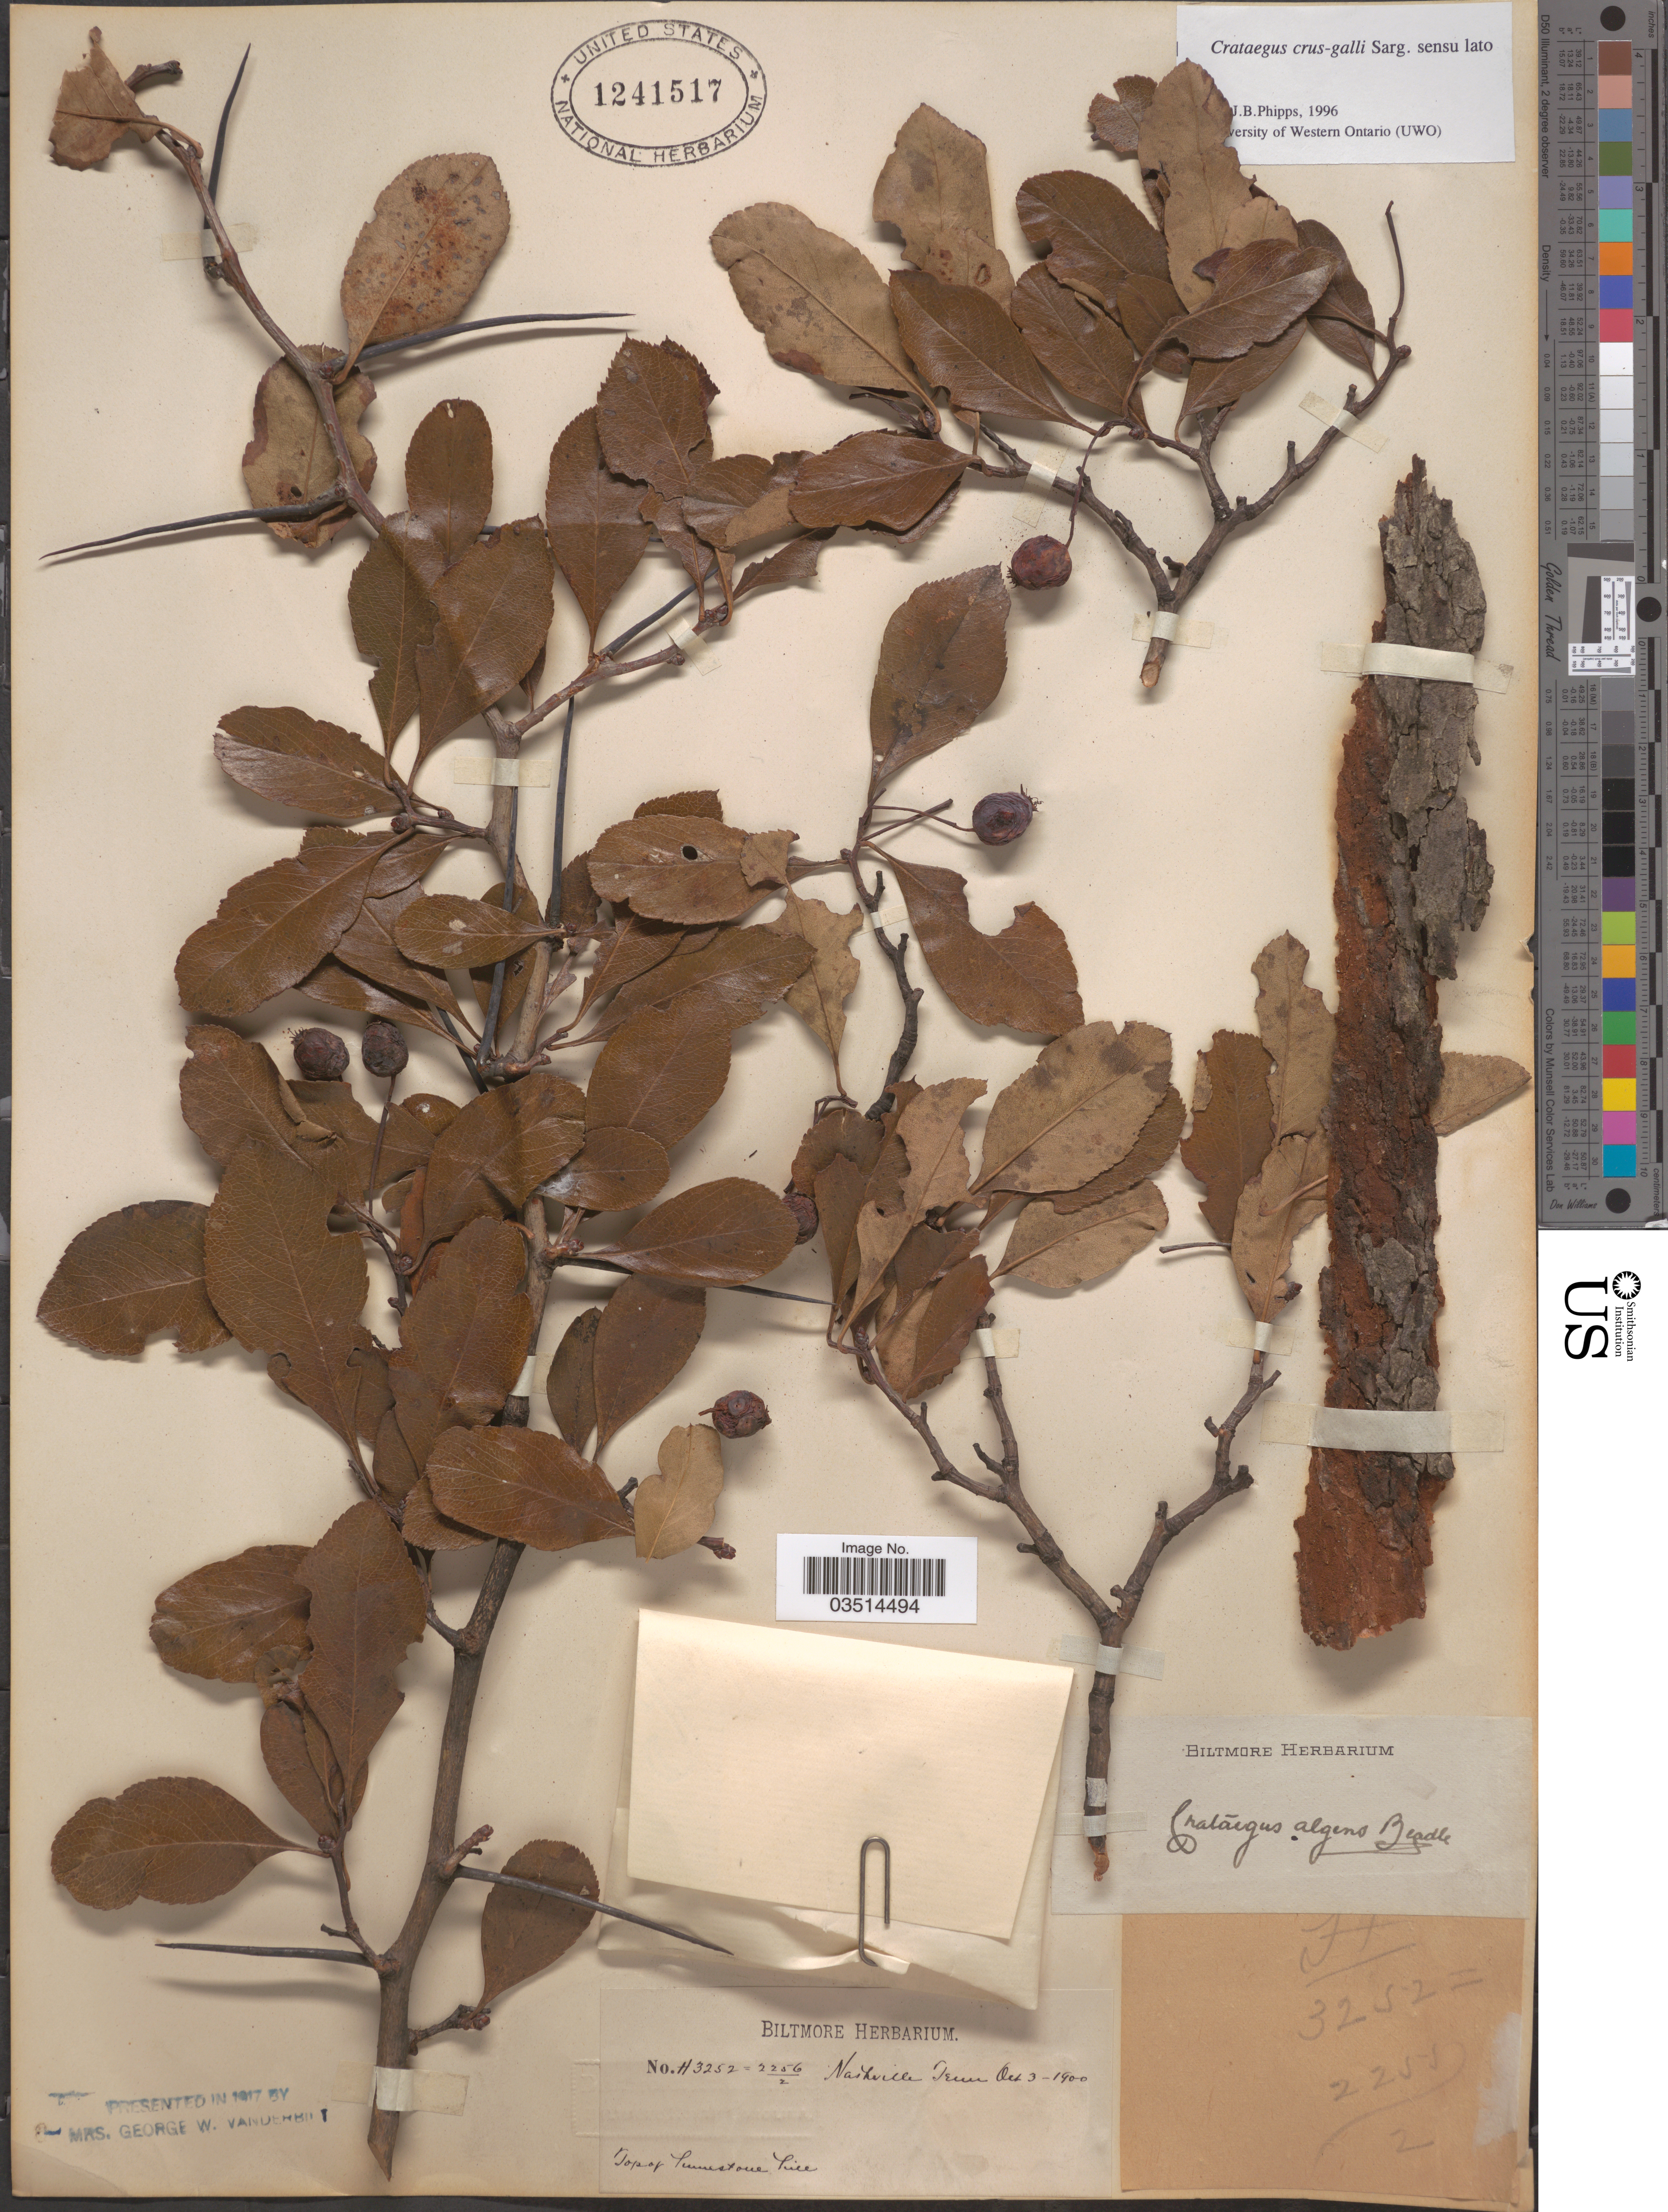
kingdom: Plantae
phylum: Tracheophyta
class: Magnoliopsida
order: Rosales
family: Rosaceae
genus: Crataegus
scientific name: Crataegus crus-galli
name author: L.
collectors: ex herb. Biltmore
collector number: H3252=2256/2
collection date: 1900-10-03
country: United States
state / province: Tennessee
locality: Nashville.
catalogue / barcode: US 1241517